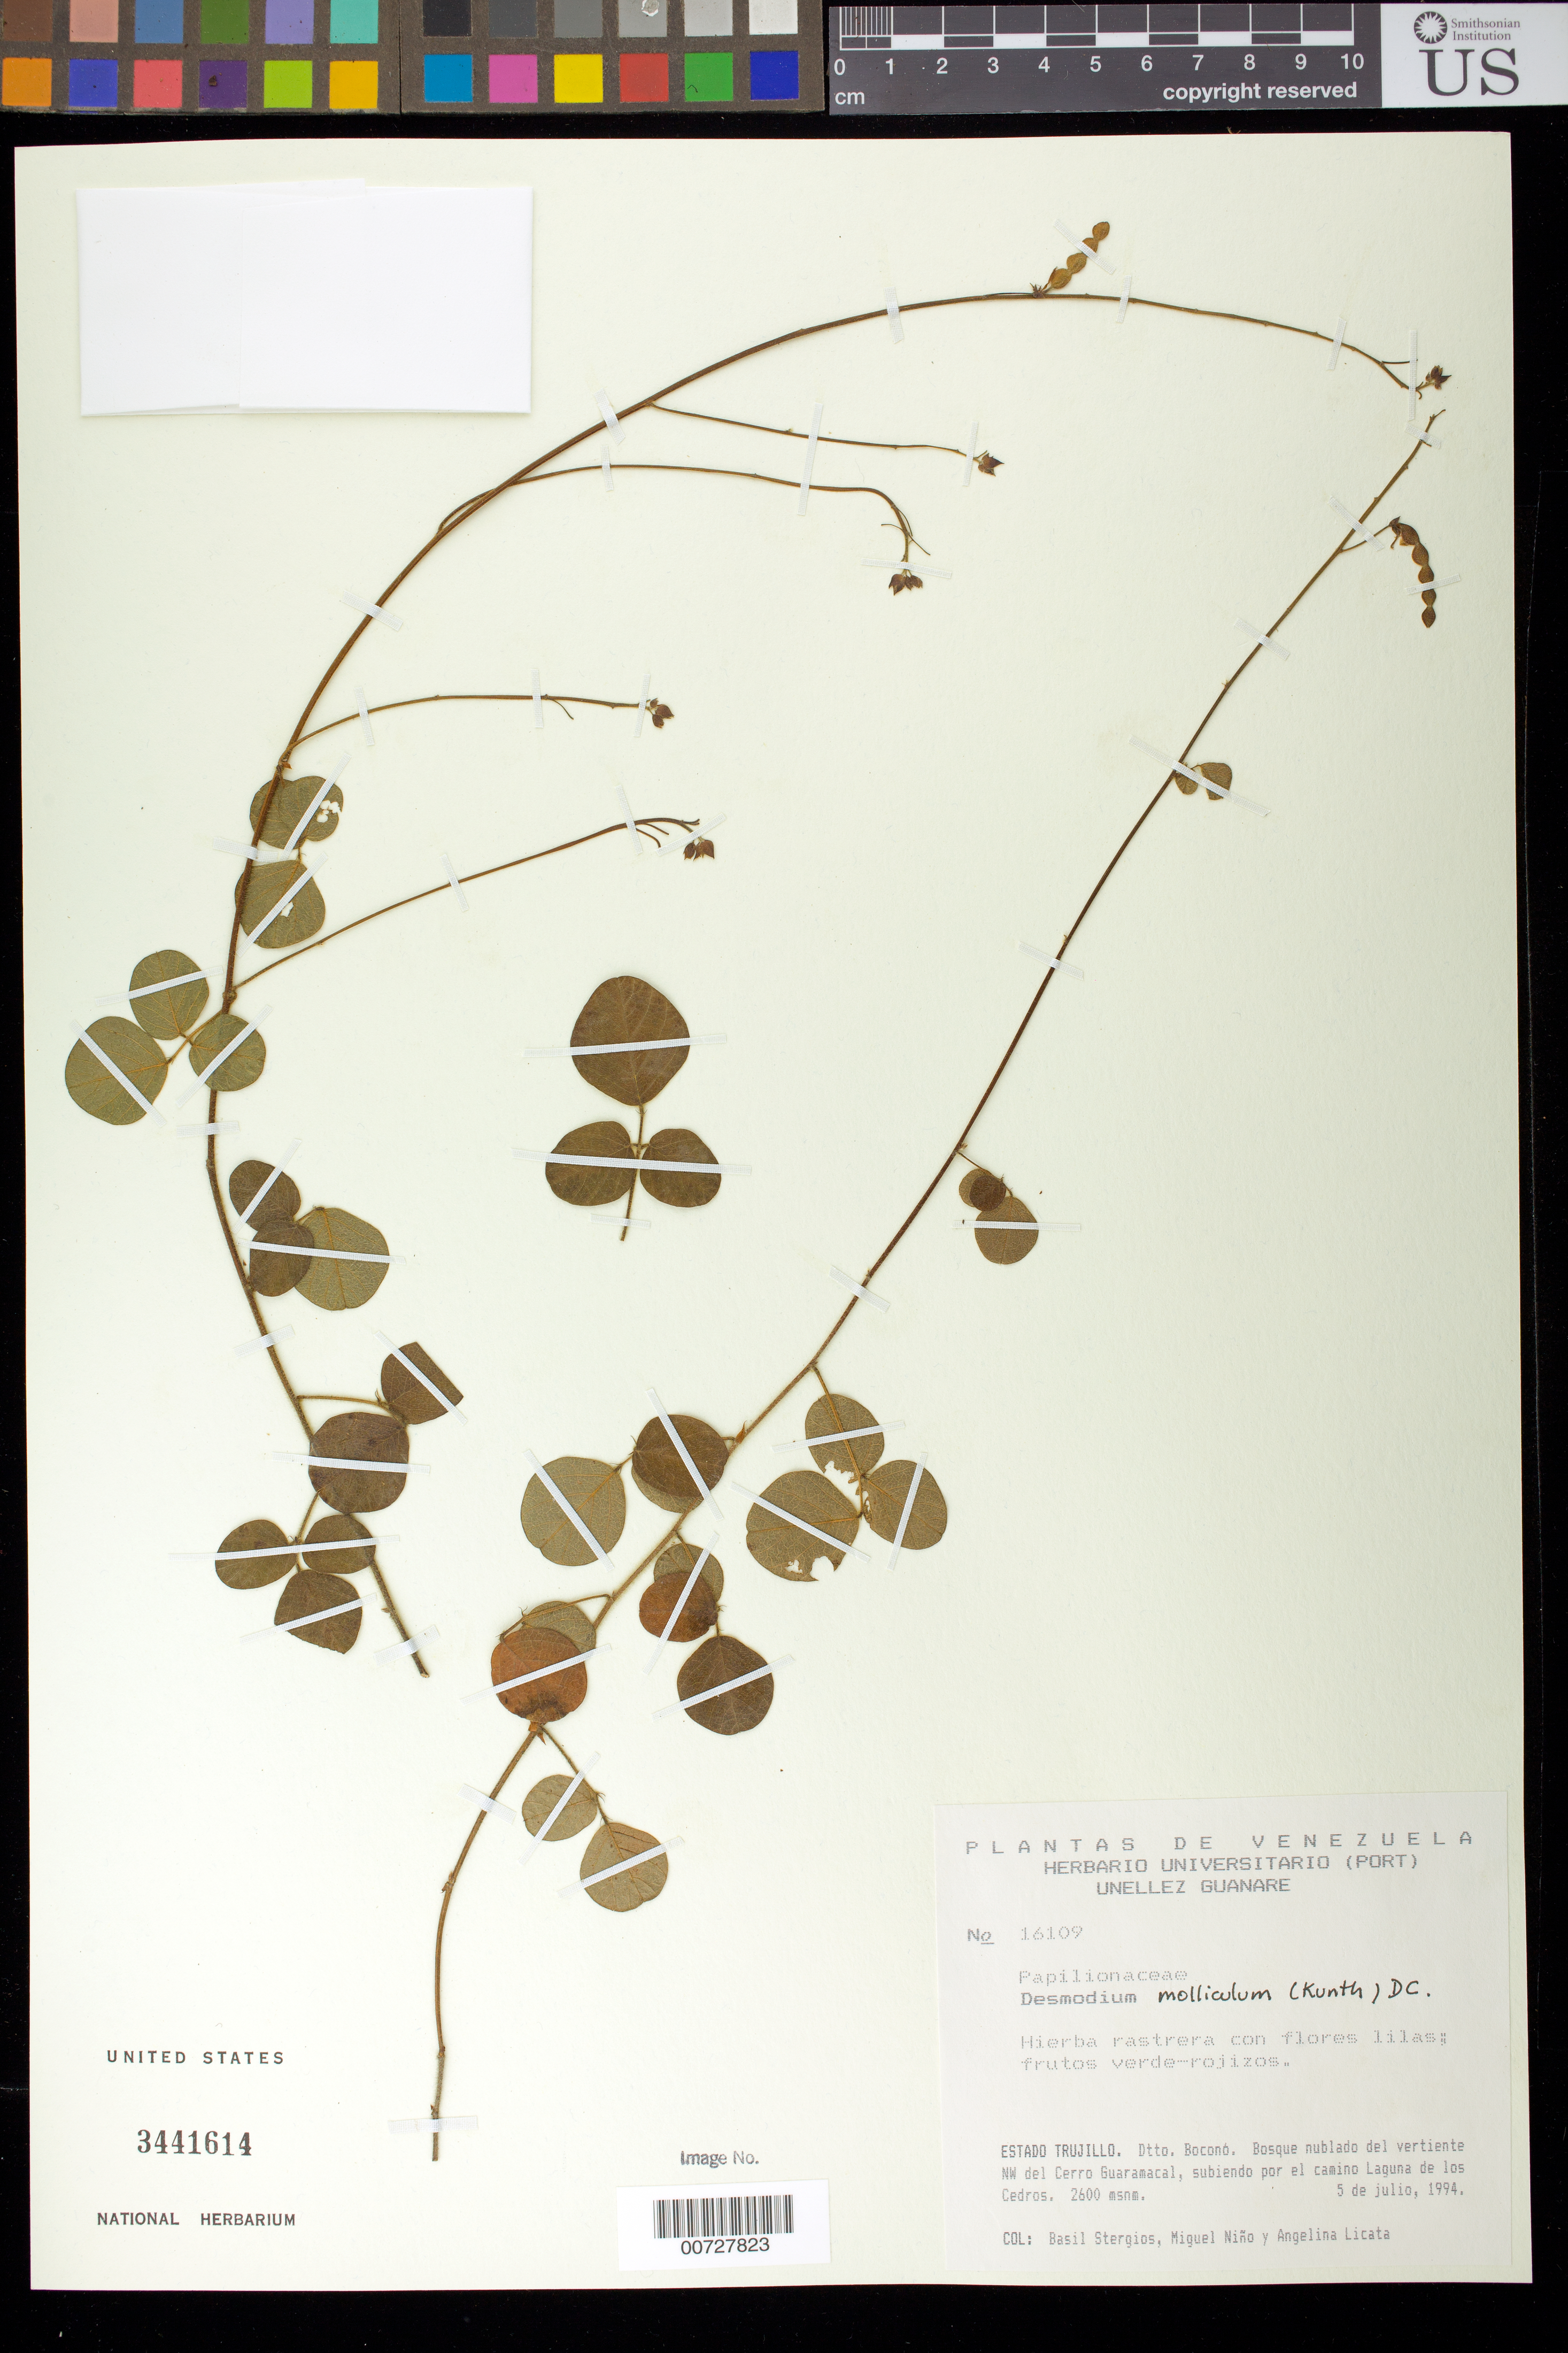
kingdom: Plantae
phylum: Tracheophyta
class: Magnoliopsida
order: Fabales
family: Fabaceae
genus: Desmodium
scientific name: Desmodium molliculum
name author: (Kunth) DC.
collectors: B. G. Stergios, S. M. Niño & A. Licata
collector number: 16109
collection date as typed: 05 Jul 1994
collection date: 1994-07-05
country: Venezuela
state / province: Trujillo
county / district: Boconó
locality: Cerro Guaramacal, vertiente NW del subiendo por el camino Laguna de los Cedros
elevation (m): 2600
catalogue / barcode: US 3441614